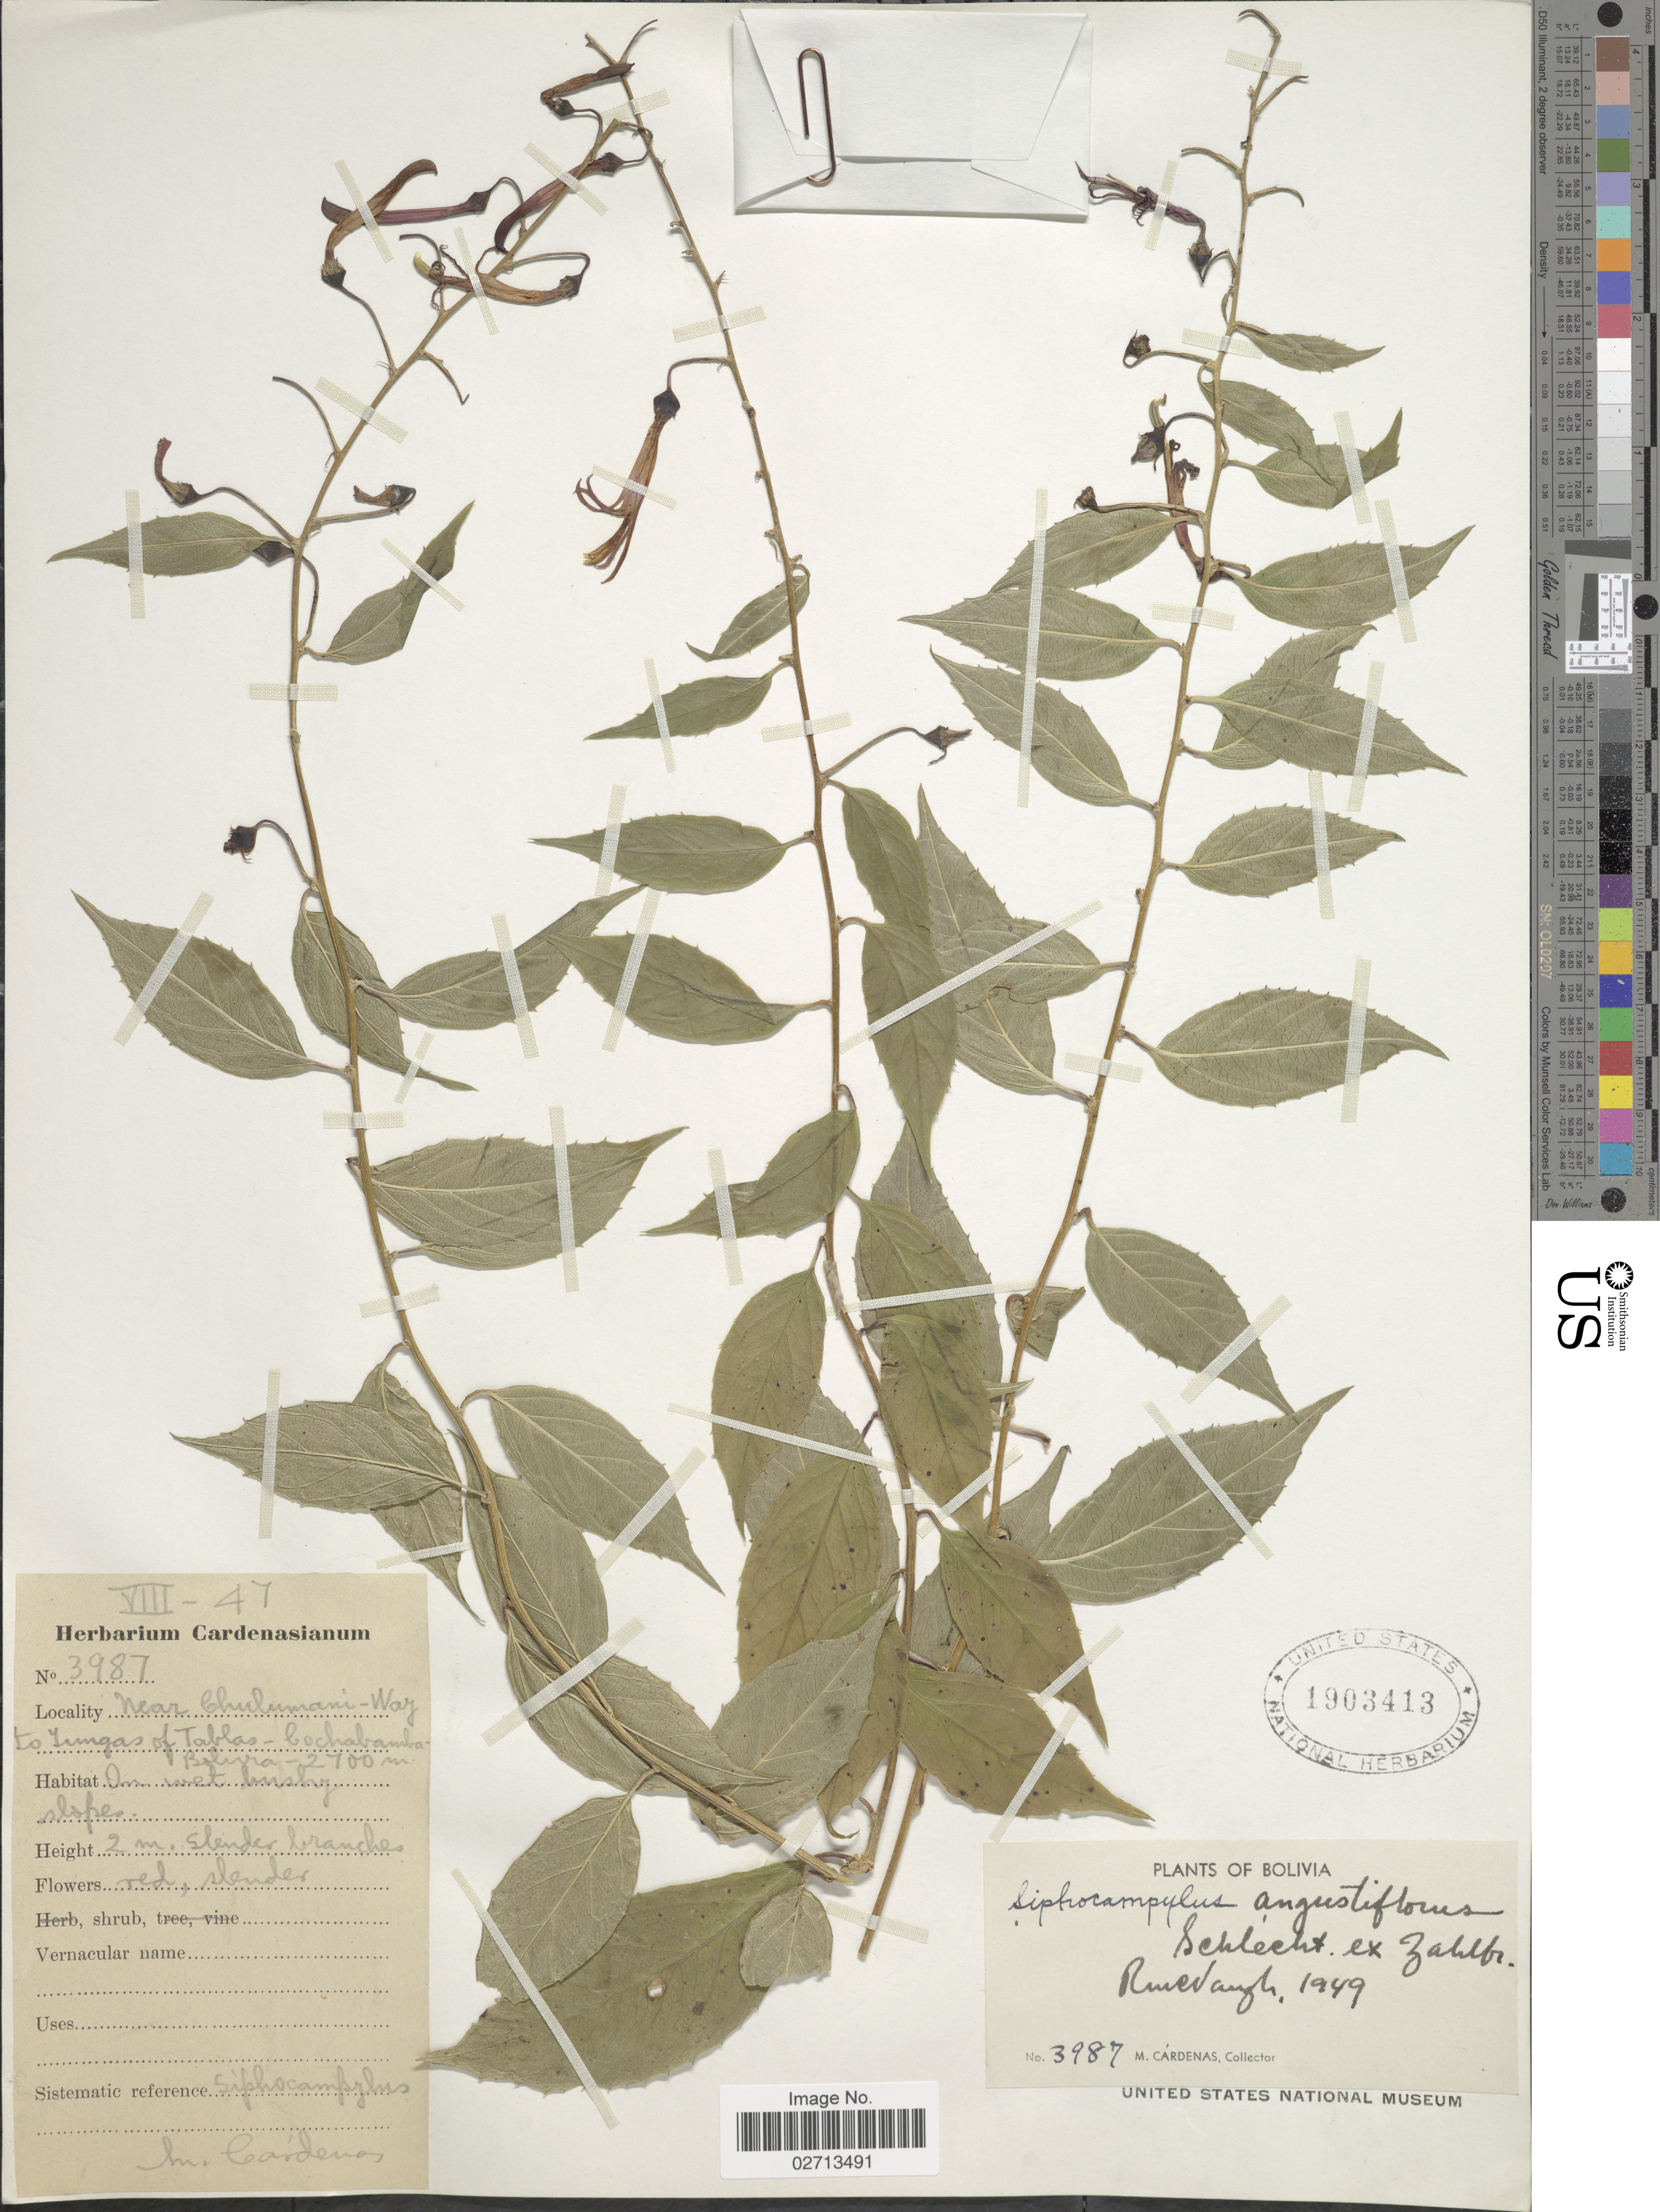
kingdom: Plantae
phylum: Tracheophyta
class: Magnoliopsida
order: Asterales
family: Campanulaceae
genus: Siphocampylus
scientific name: Siphocampylus angustiflorus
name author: Schltdl. ex Zahlbr.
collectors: M. Cárdenas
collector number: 3987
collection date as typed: Transcribed d/m/y: /8/47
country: Bolivia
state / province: Cochabamba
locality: Near Chulumani-Way to Yungas of Tablas. On wet bushy slope.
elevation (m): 2700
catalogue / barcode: US 1903413